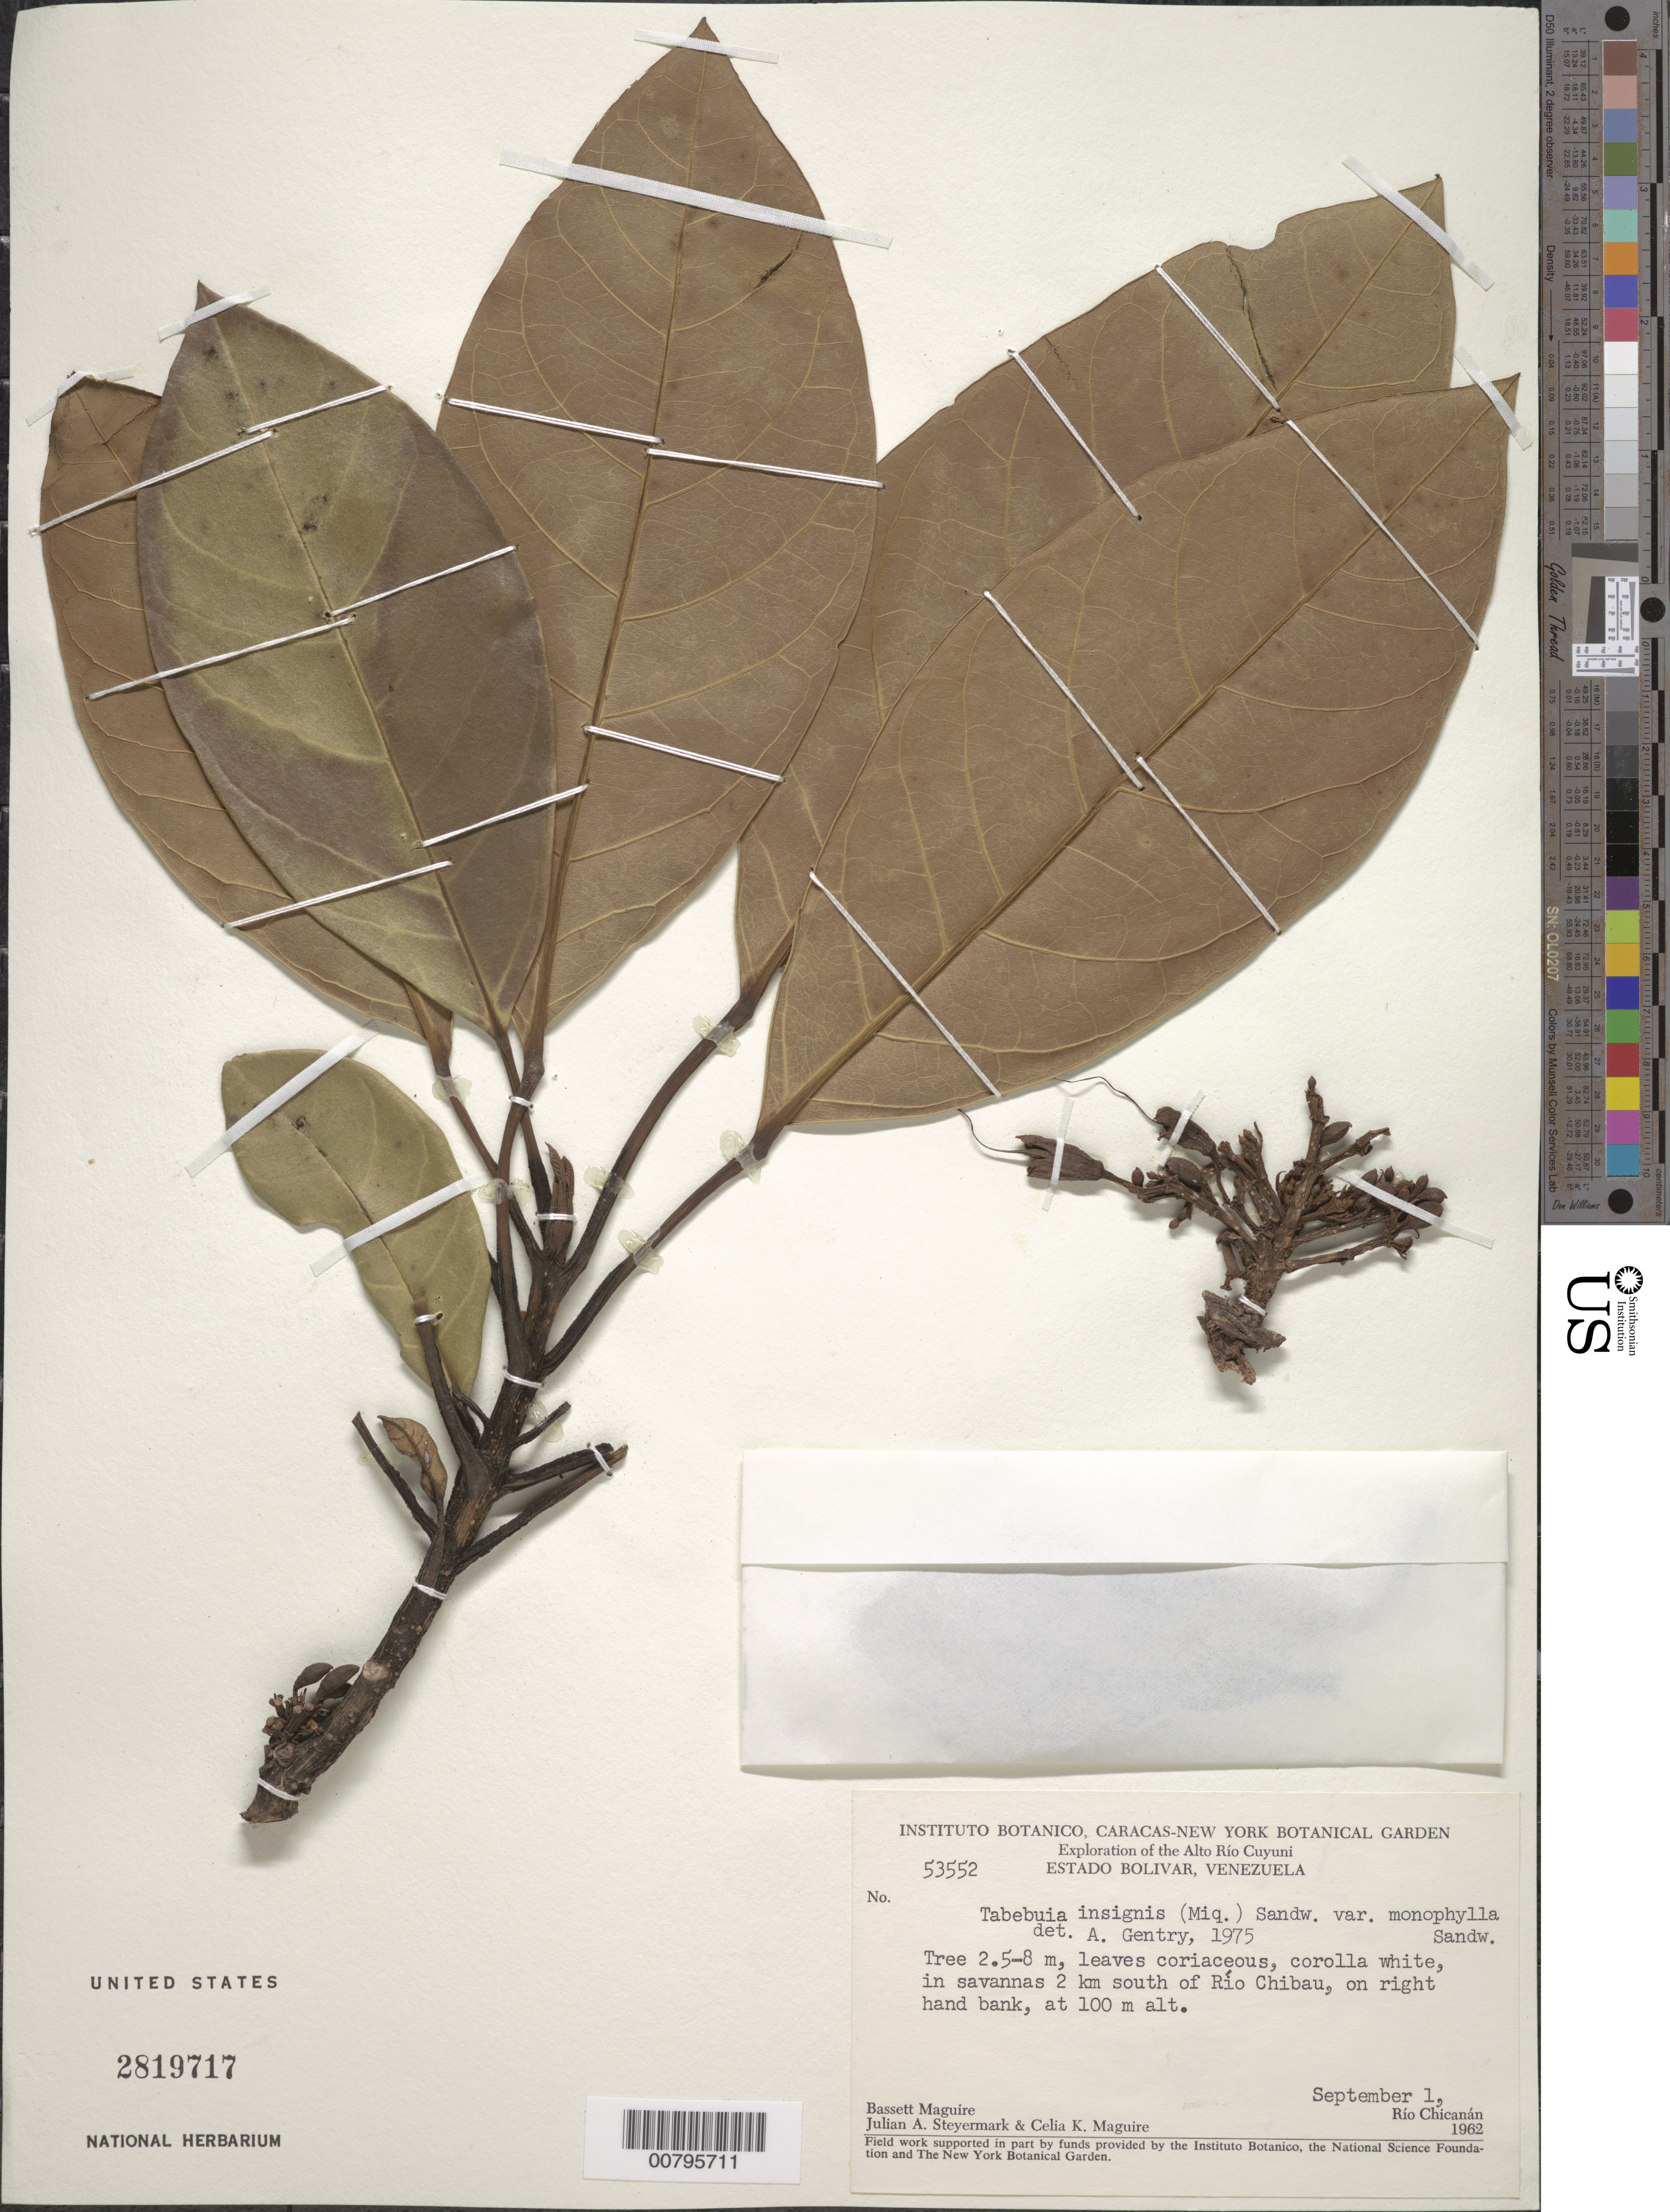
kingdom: Plantae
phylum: Tracheophyta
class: Magnoliopsida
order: Lamiales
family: Bignoniaceae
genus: Tabebuia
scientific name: Tabebuia insignis var. monophylla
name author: Sandwith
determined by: Gentry, A. H.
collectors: B. Maguire, J. Steyermark & C. K. Maguire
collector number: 53552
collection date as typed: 1-Sep-62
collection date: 1962-09-01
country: Venezuela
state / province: Bolívar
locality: Alto Río Cuyuni, 2 km S of Río Chibau, right hand bank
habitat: Savannas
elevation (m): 100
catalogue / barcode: US 2819717